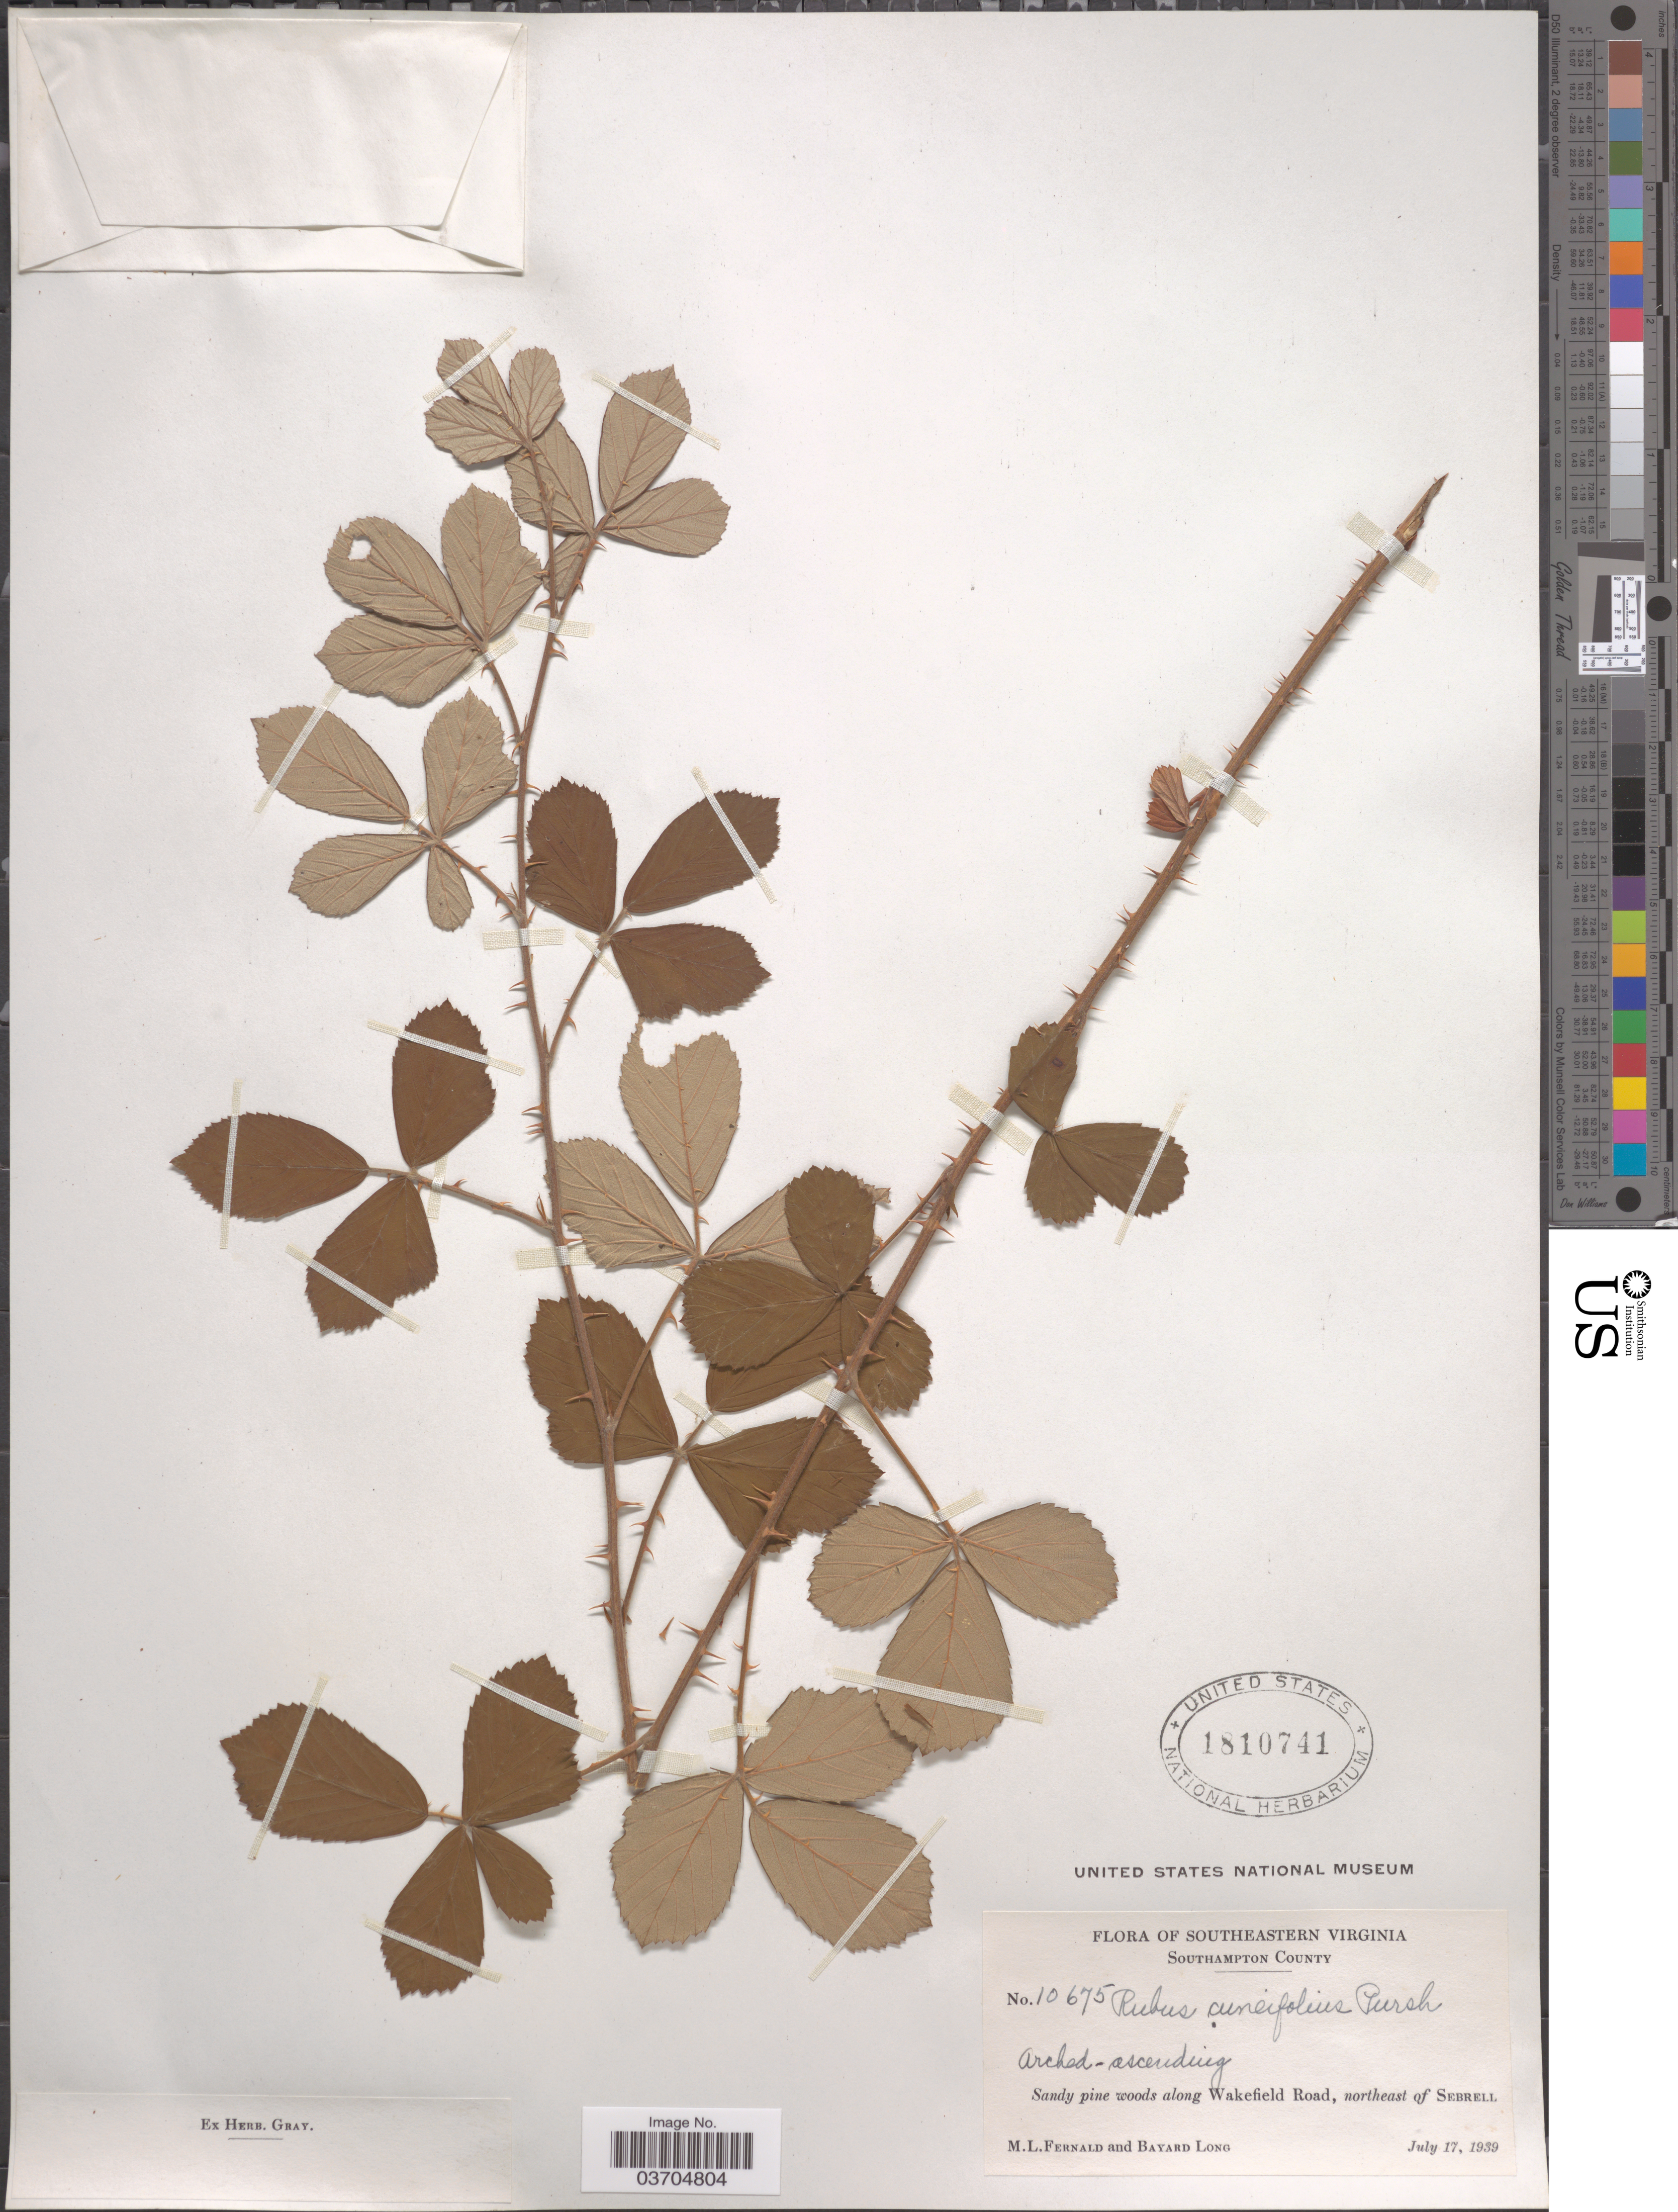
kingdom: Plantae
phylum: Tracheophyta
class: Magnoliopsida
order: Rosales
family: Rosaceae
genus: Rubus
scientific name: Rubus cuneifolius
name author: Pursh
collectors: M. L. Fernald & B. Long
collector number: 10675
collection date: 1939-07-17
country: United States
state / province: Virginia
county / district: Southampton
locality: Southeastern Virginia. Southampton County. Along Wakefield Road, northeast of Sebrell.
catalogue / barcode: US 1810741